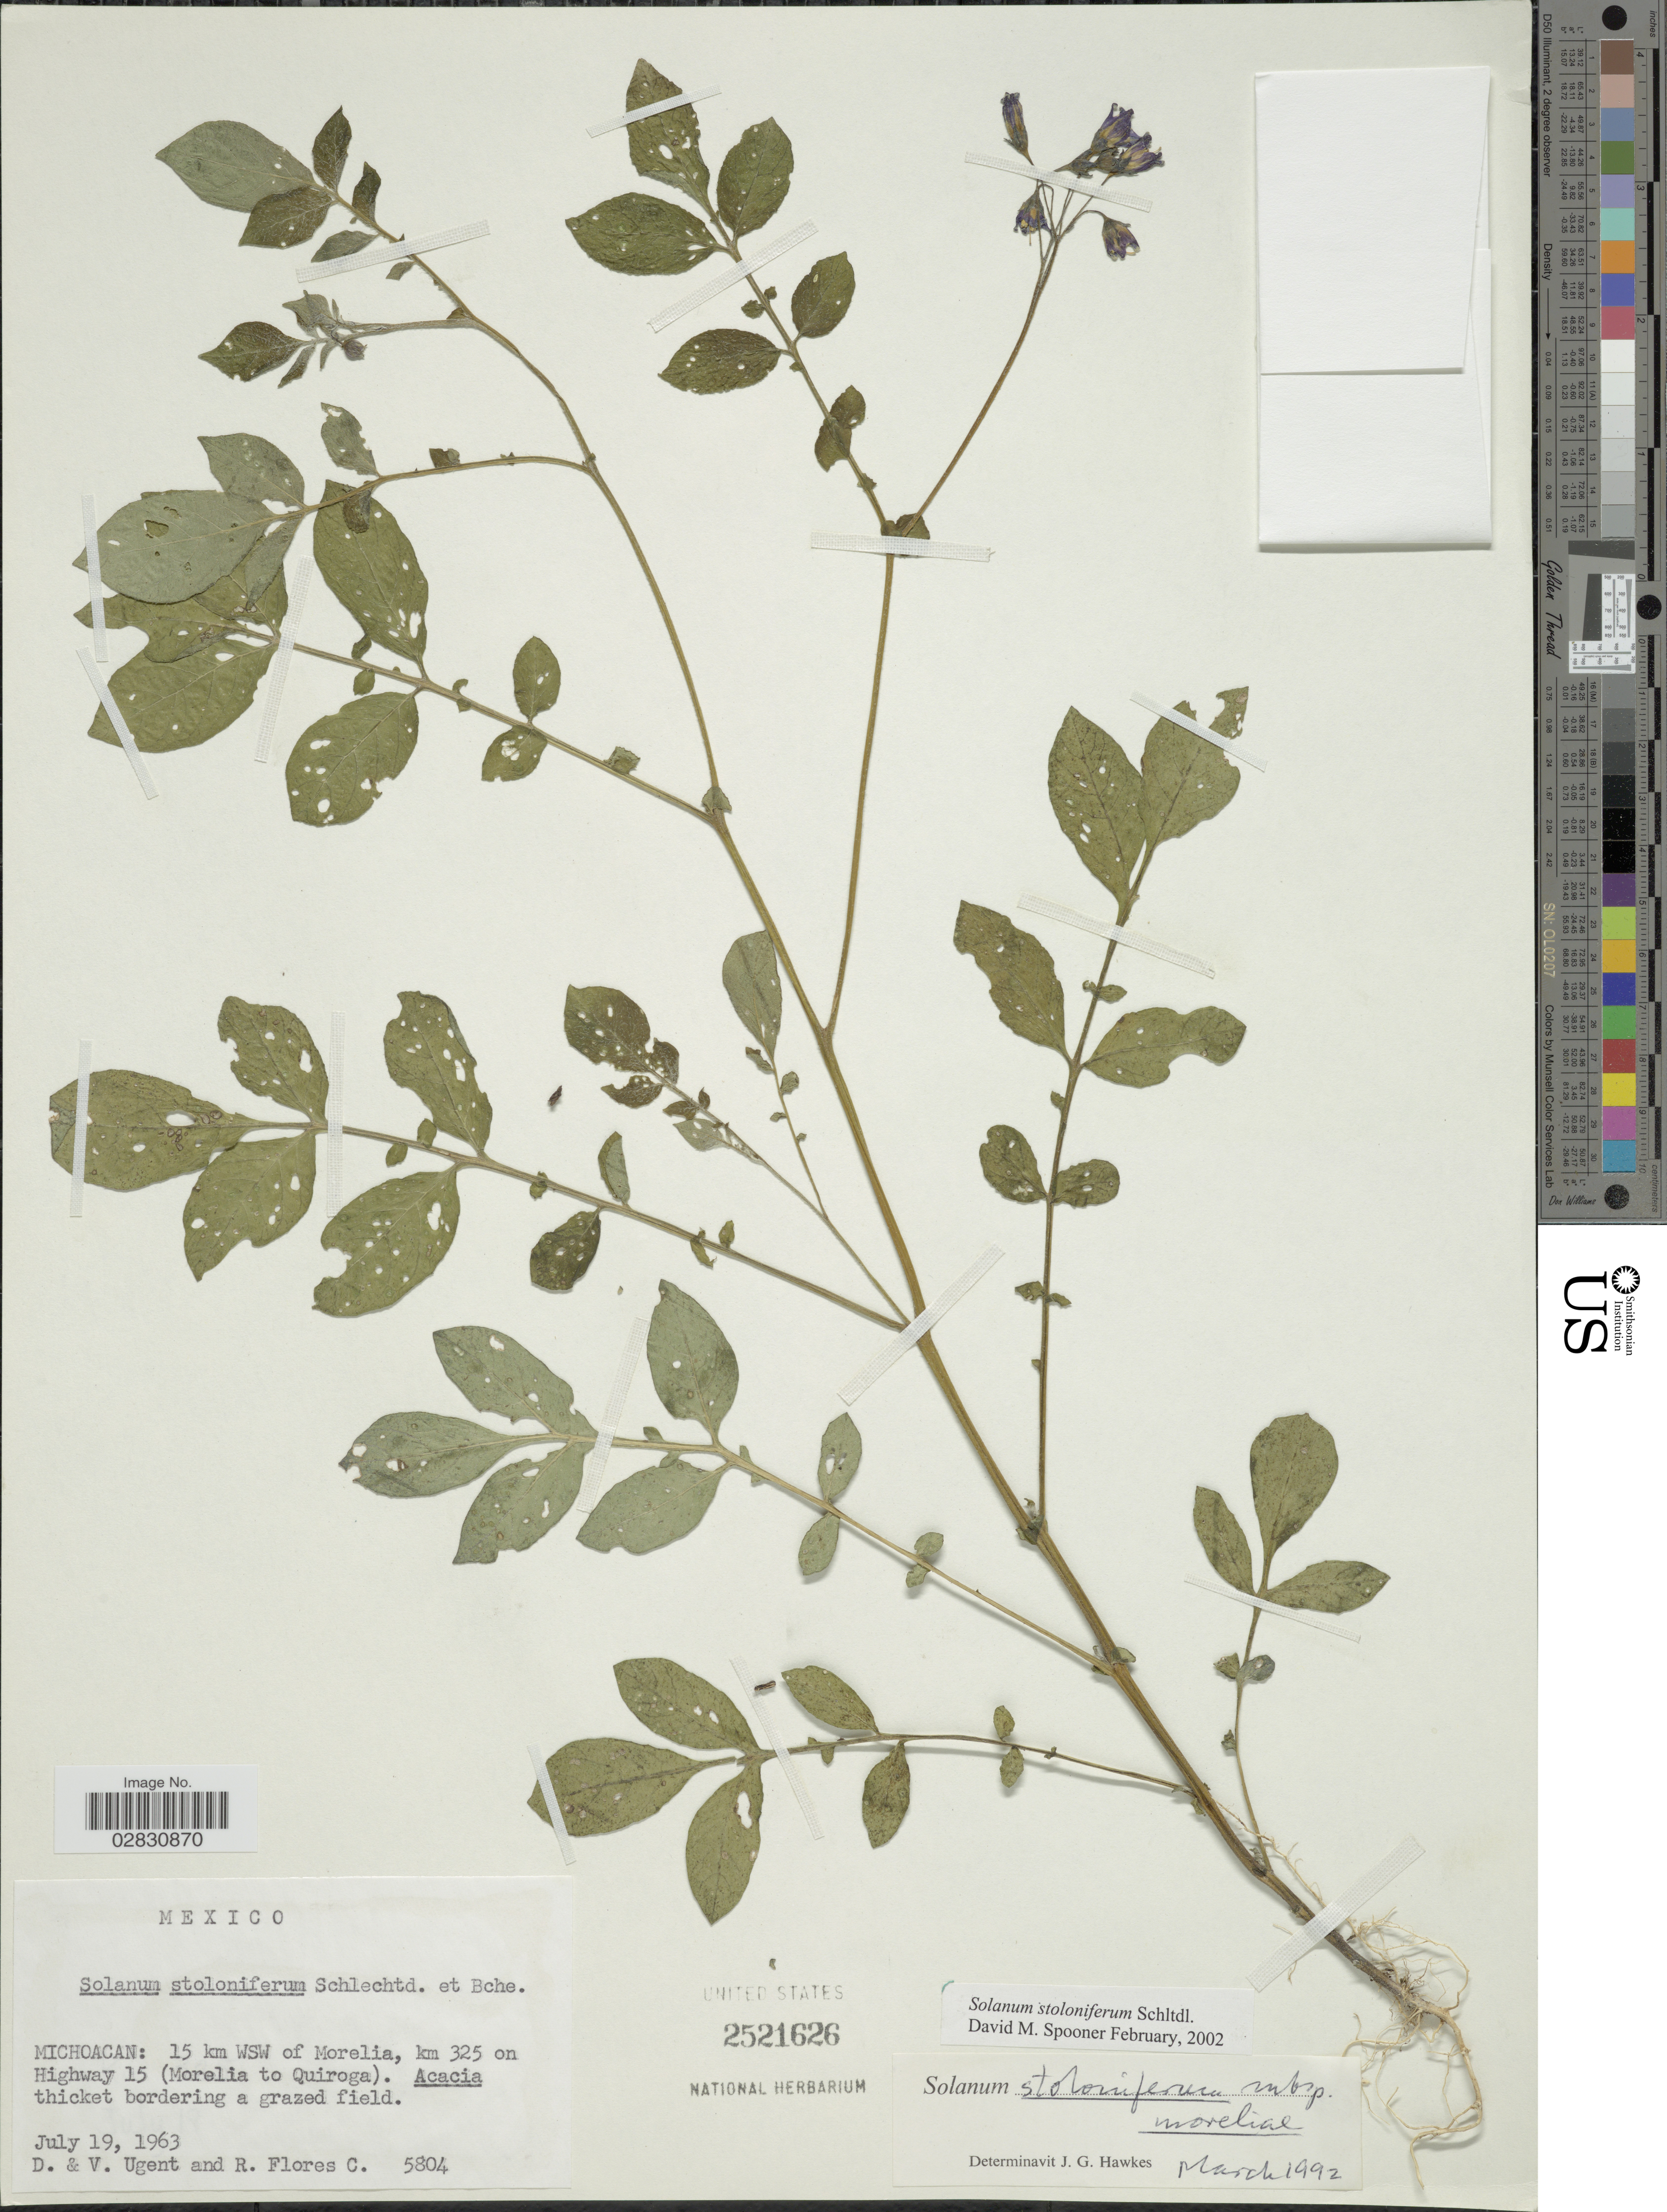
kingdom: Plantae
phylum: Tracheophyta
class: Magnoliopsida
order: Solanales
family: Solanaceae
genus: Solanum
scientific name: Solanum stoloniferum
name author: Schltdl. & Bouché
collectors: D. Ugent, V. Ugent & R. Flores-C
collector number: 5804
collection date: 1963-07-19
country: Mexico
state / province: Michoacán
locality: Michoacan: 15 km WSW of Morelia, km 325 on Highway 15 (Morelia to Quiroga).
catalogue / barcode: US 2521626